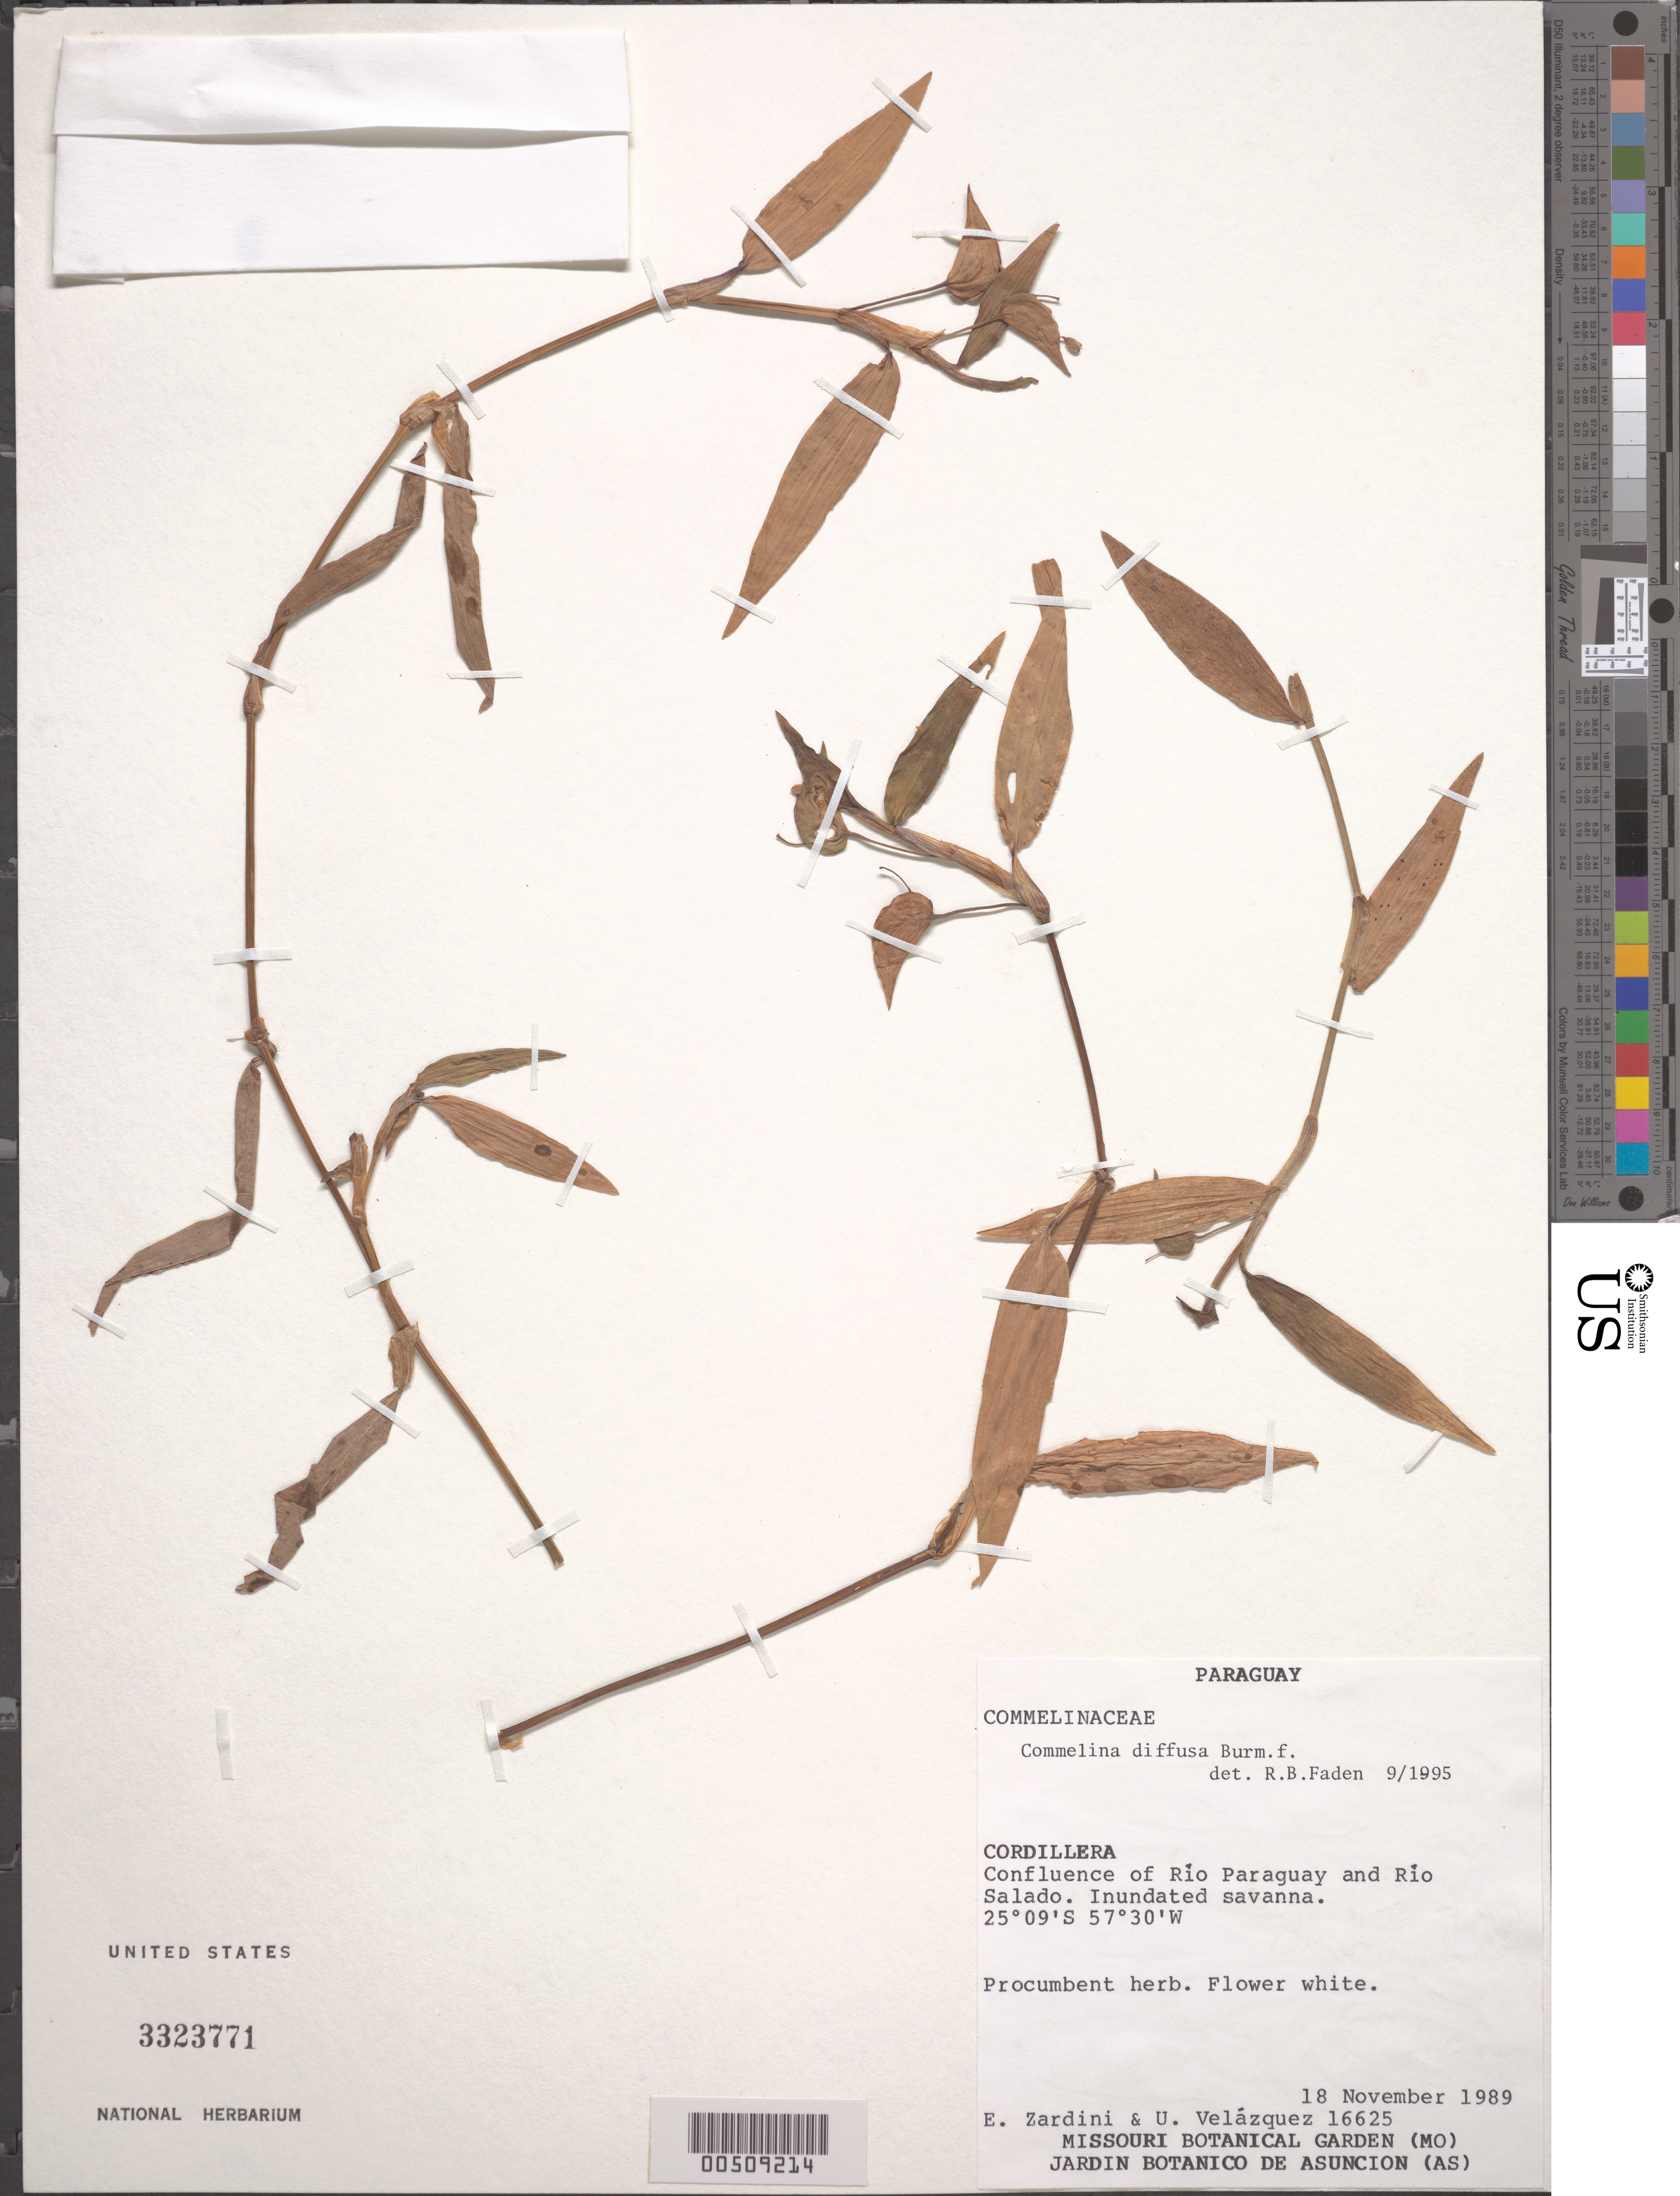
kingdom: Plantae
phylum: Tracheophyta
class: Liliopsida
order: Commelinales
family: Commelinaceae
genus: Commelina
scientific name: Commelina diffusa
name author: Burm. f.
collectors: E. M. Zardini & U. Velazquez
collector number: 16625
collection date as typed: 18 Nov 1989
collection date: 1989-11-18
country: Paraguay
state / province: Cordillera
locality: Confluence of rio paraguay and rio salado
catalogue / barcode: US 3323771